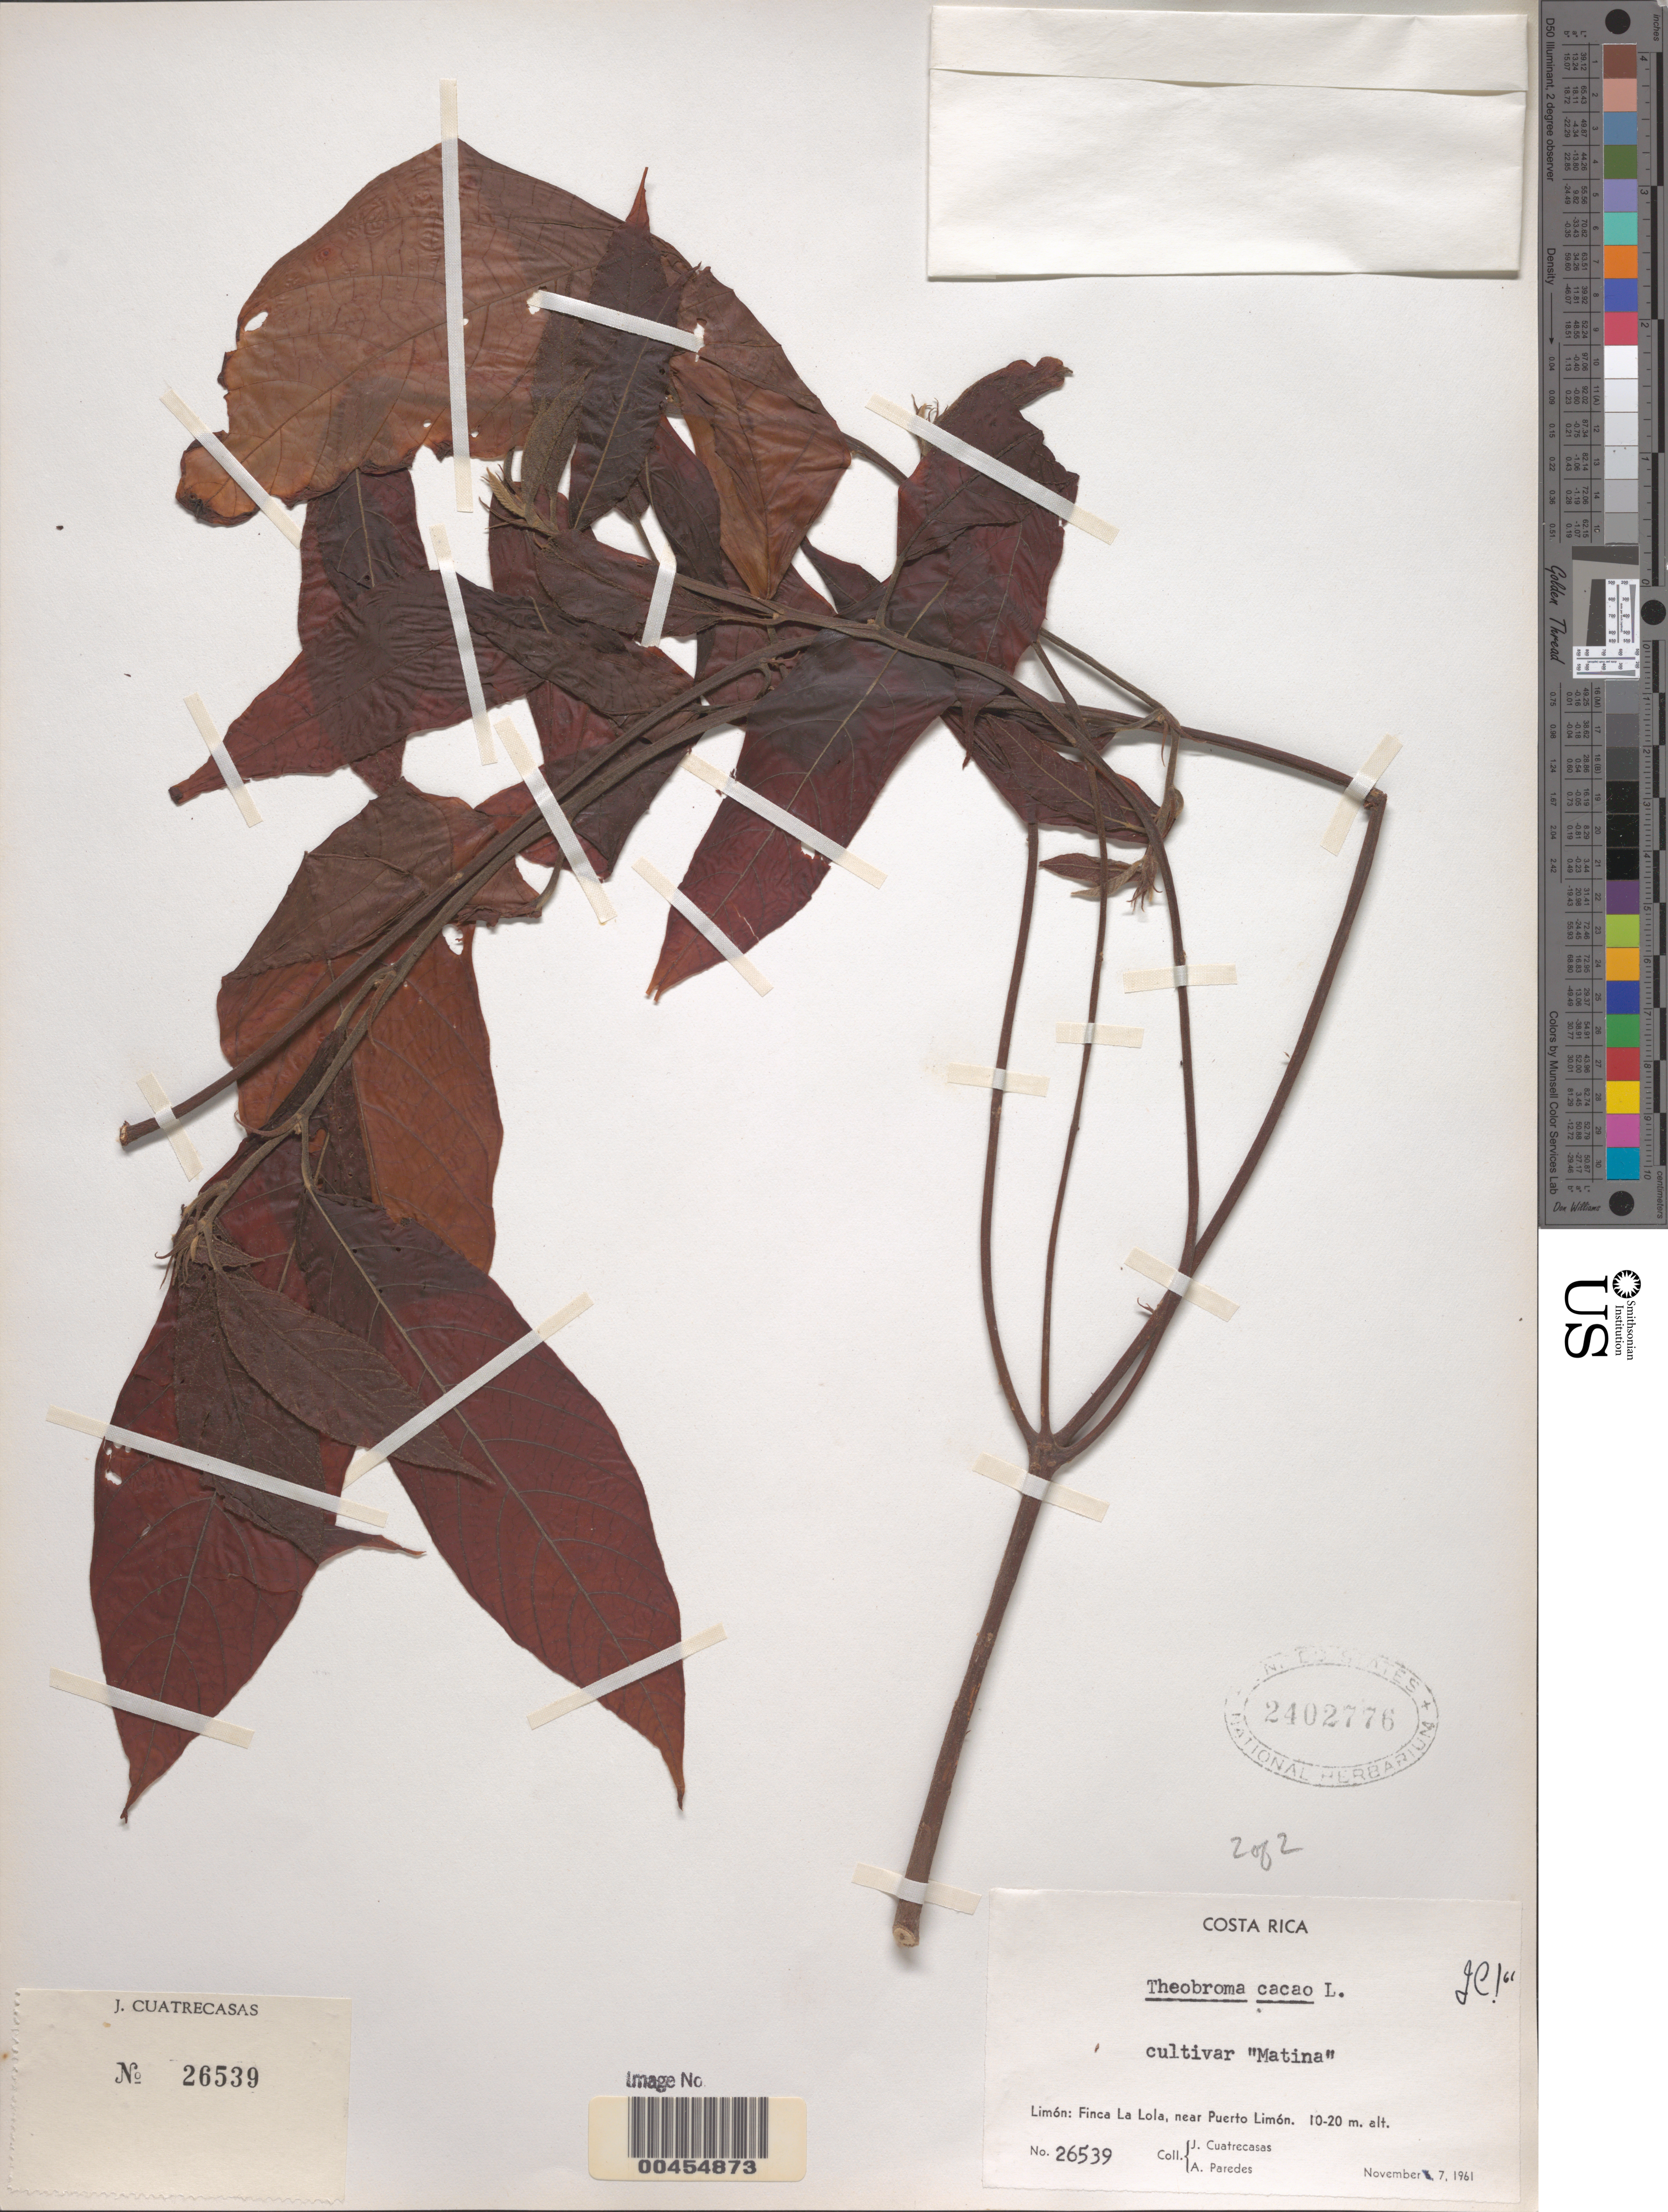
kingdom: Plantae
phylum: Tracheophyta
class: Magnoliopsida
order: Malvales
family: Malvaceae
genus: Theobroma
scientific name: Theobroma cacao 'Matina'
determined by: Cuatrecasas, J.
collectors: J. Cuatrecasas & A. Paredes C.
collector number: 26539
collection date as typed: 07 Nov 1961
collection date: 1961-11-07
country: Costa Rica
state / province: Limón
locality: Finca La Lola, near Puerto Limón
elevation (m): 10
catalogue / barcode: US 2402776